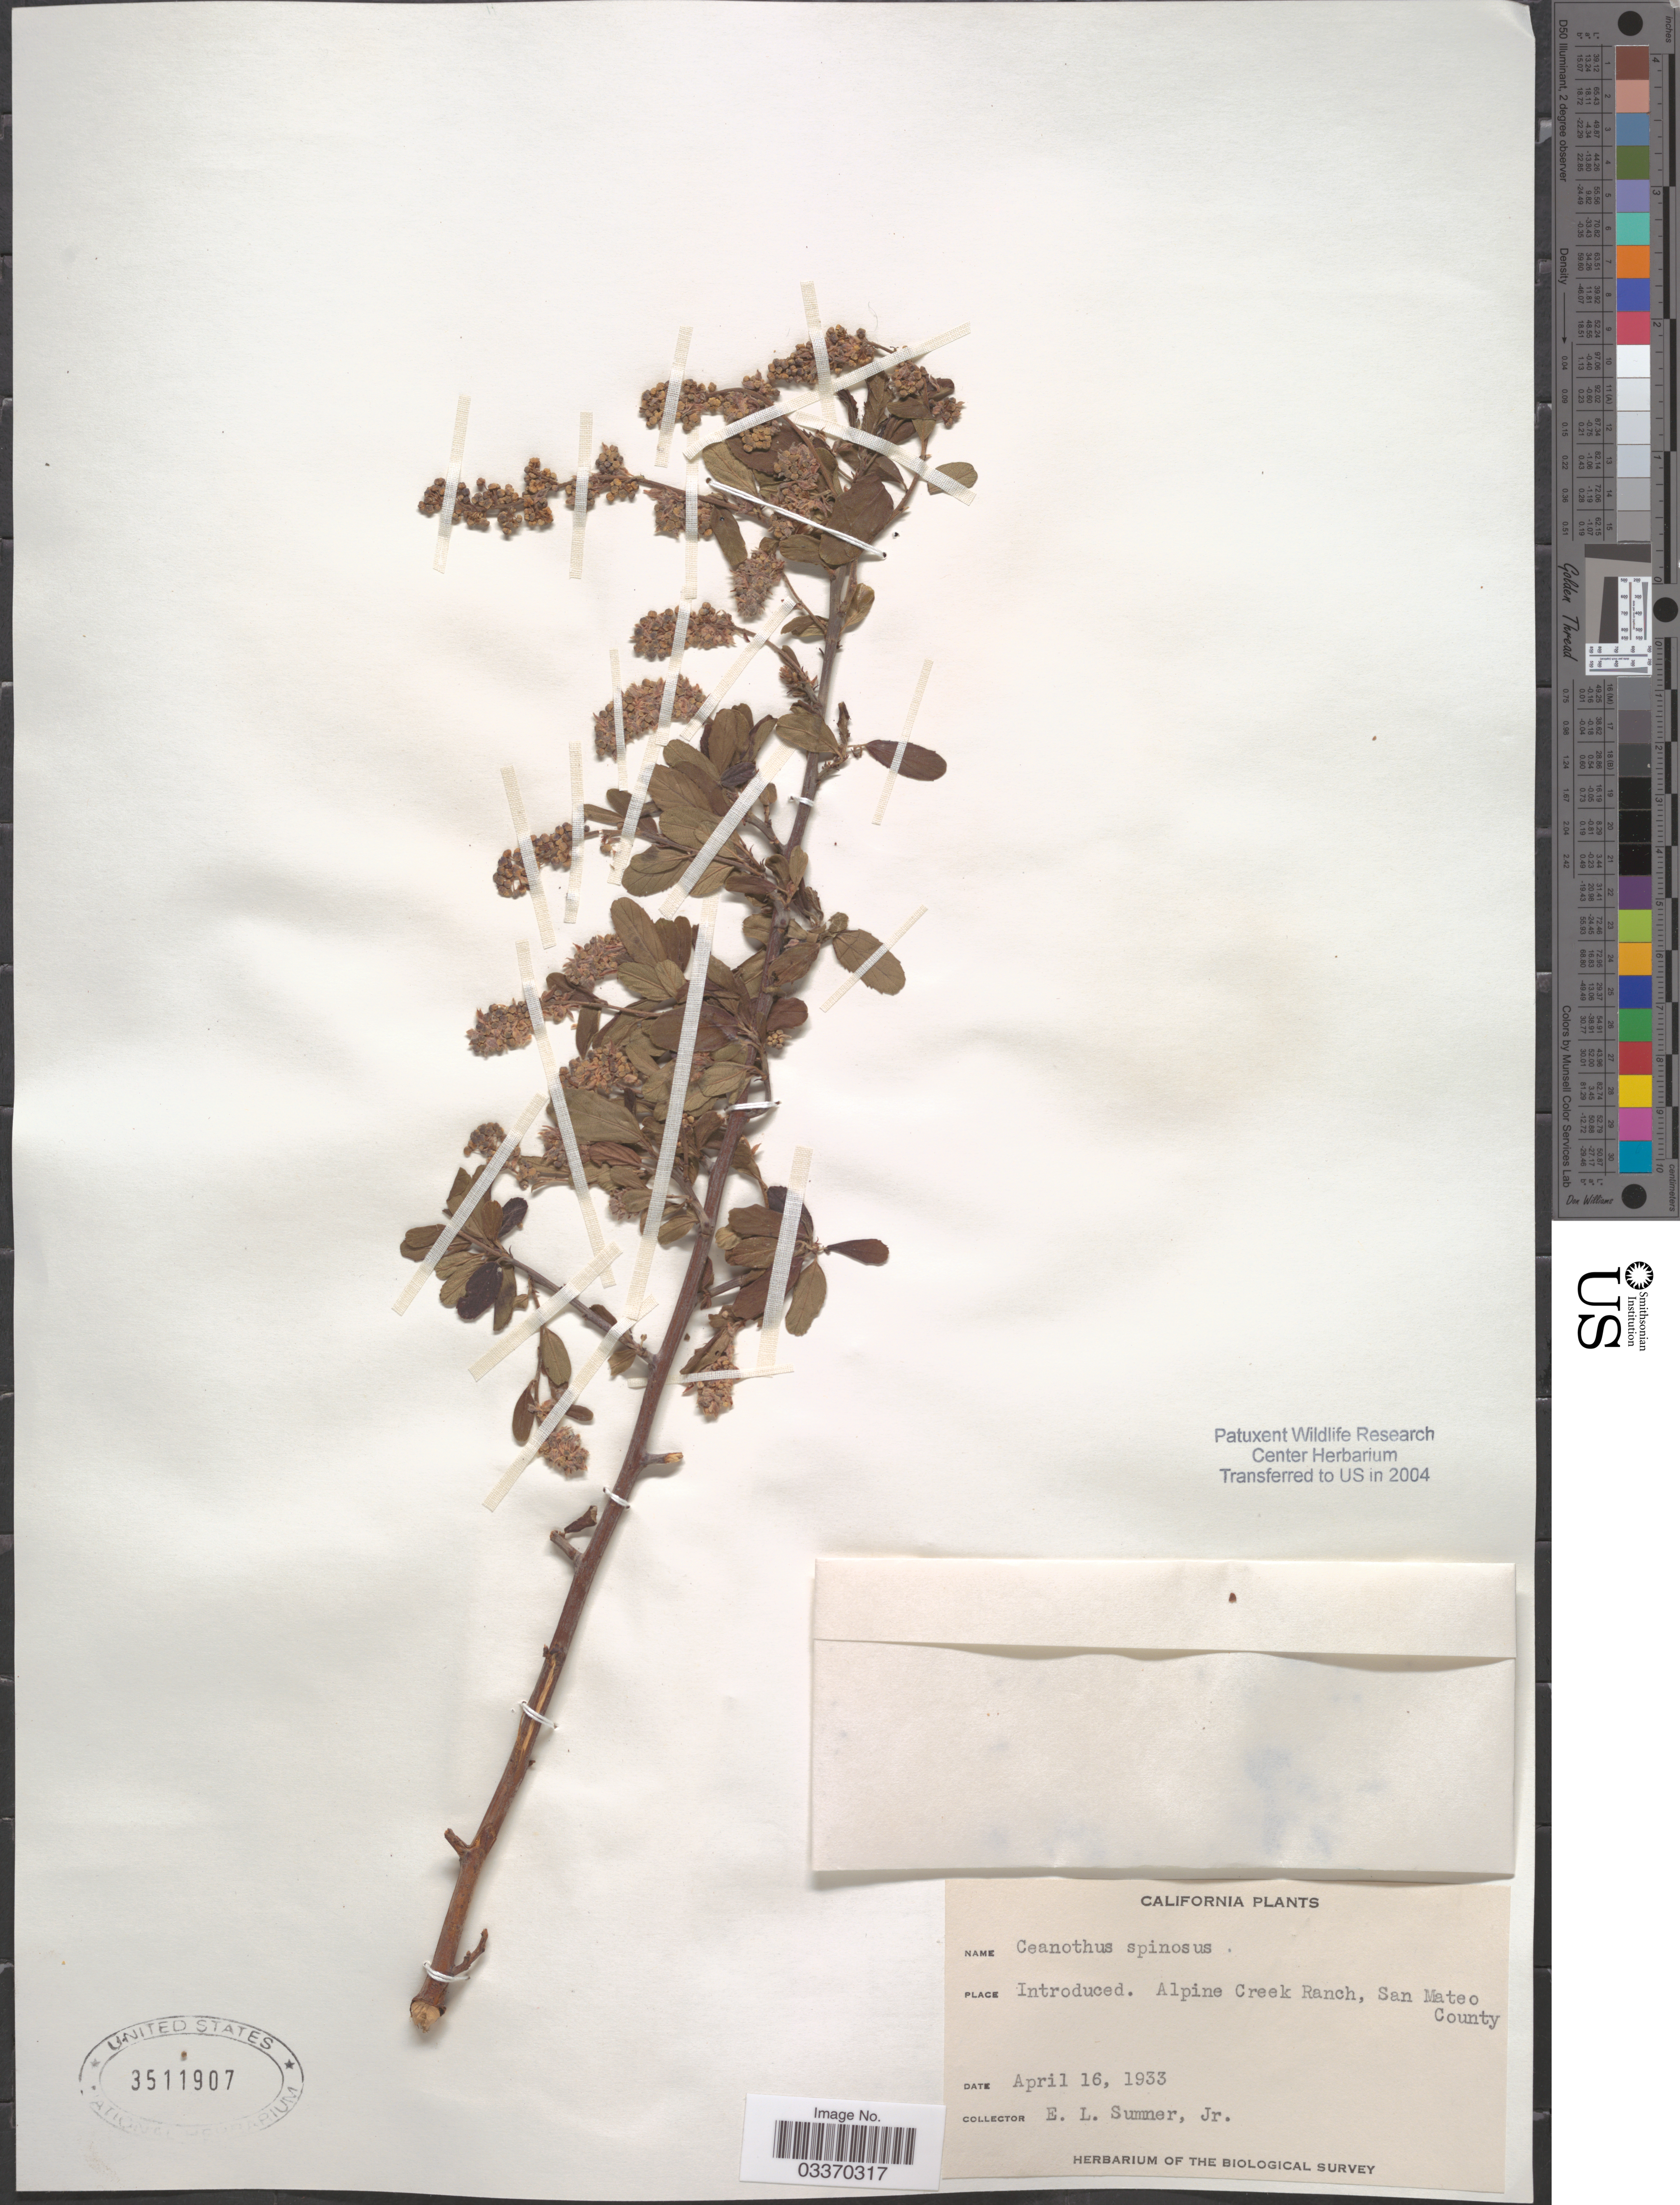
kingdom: Plantae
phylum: Tracheophyta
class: Magnoliopsida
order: Rosales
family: Rhamnaceae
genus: Ceanothus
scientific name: Ceanothus spinosus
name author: Nutt.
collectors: E. Sumner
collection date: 1933-04-16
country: United States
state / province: California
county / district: San Mateo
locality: Introduced. Alpine Creek Ranch, San Mateo County.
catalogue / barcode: US 3511907